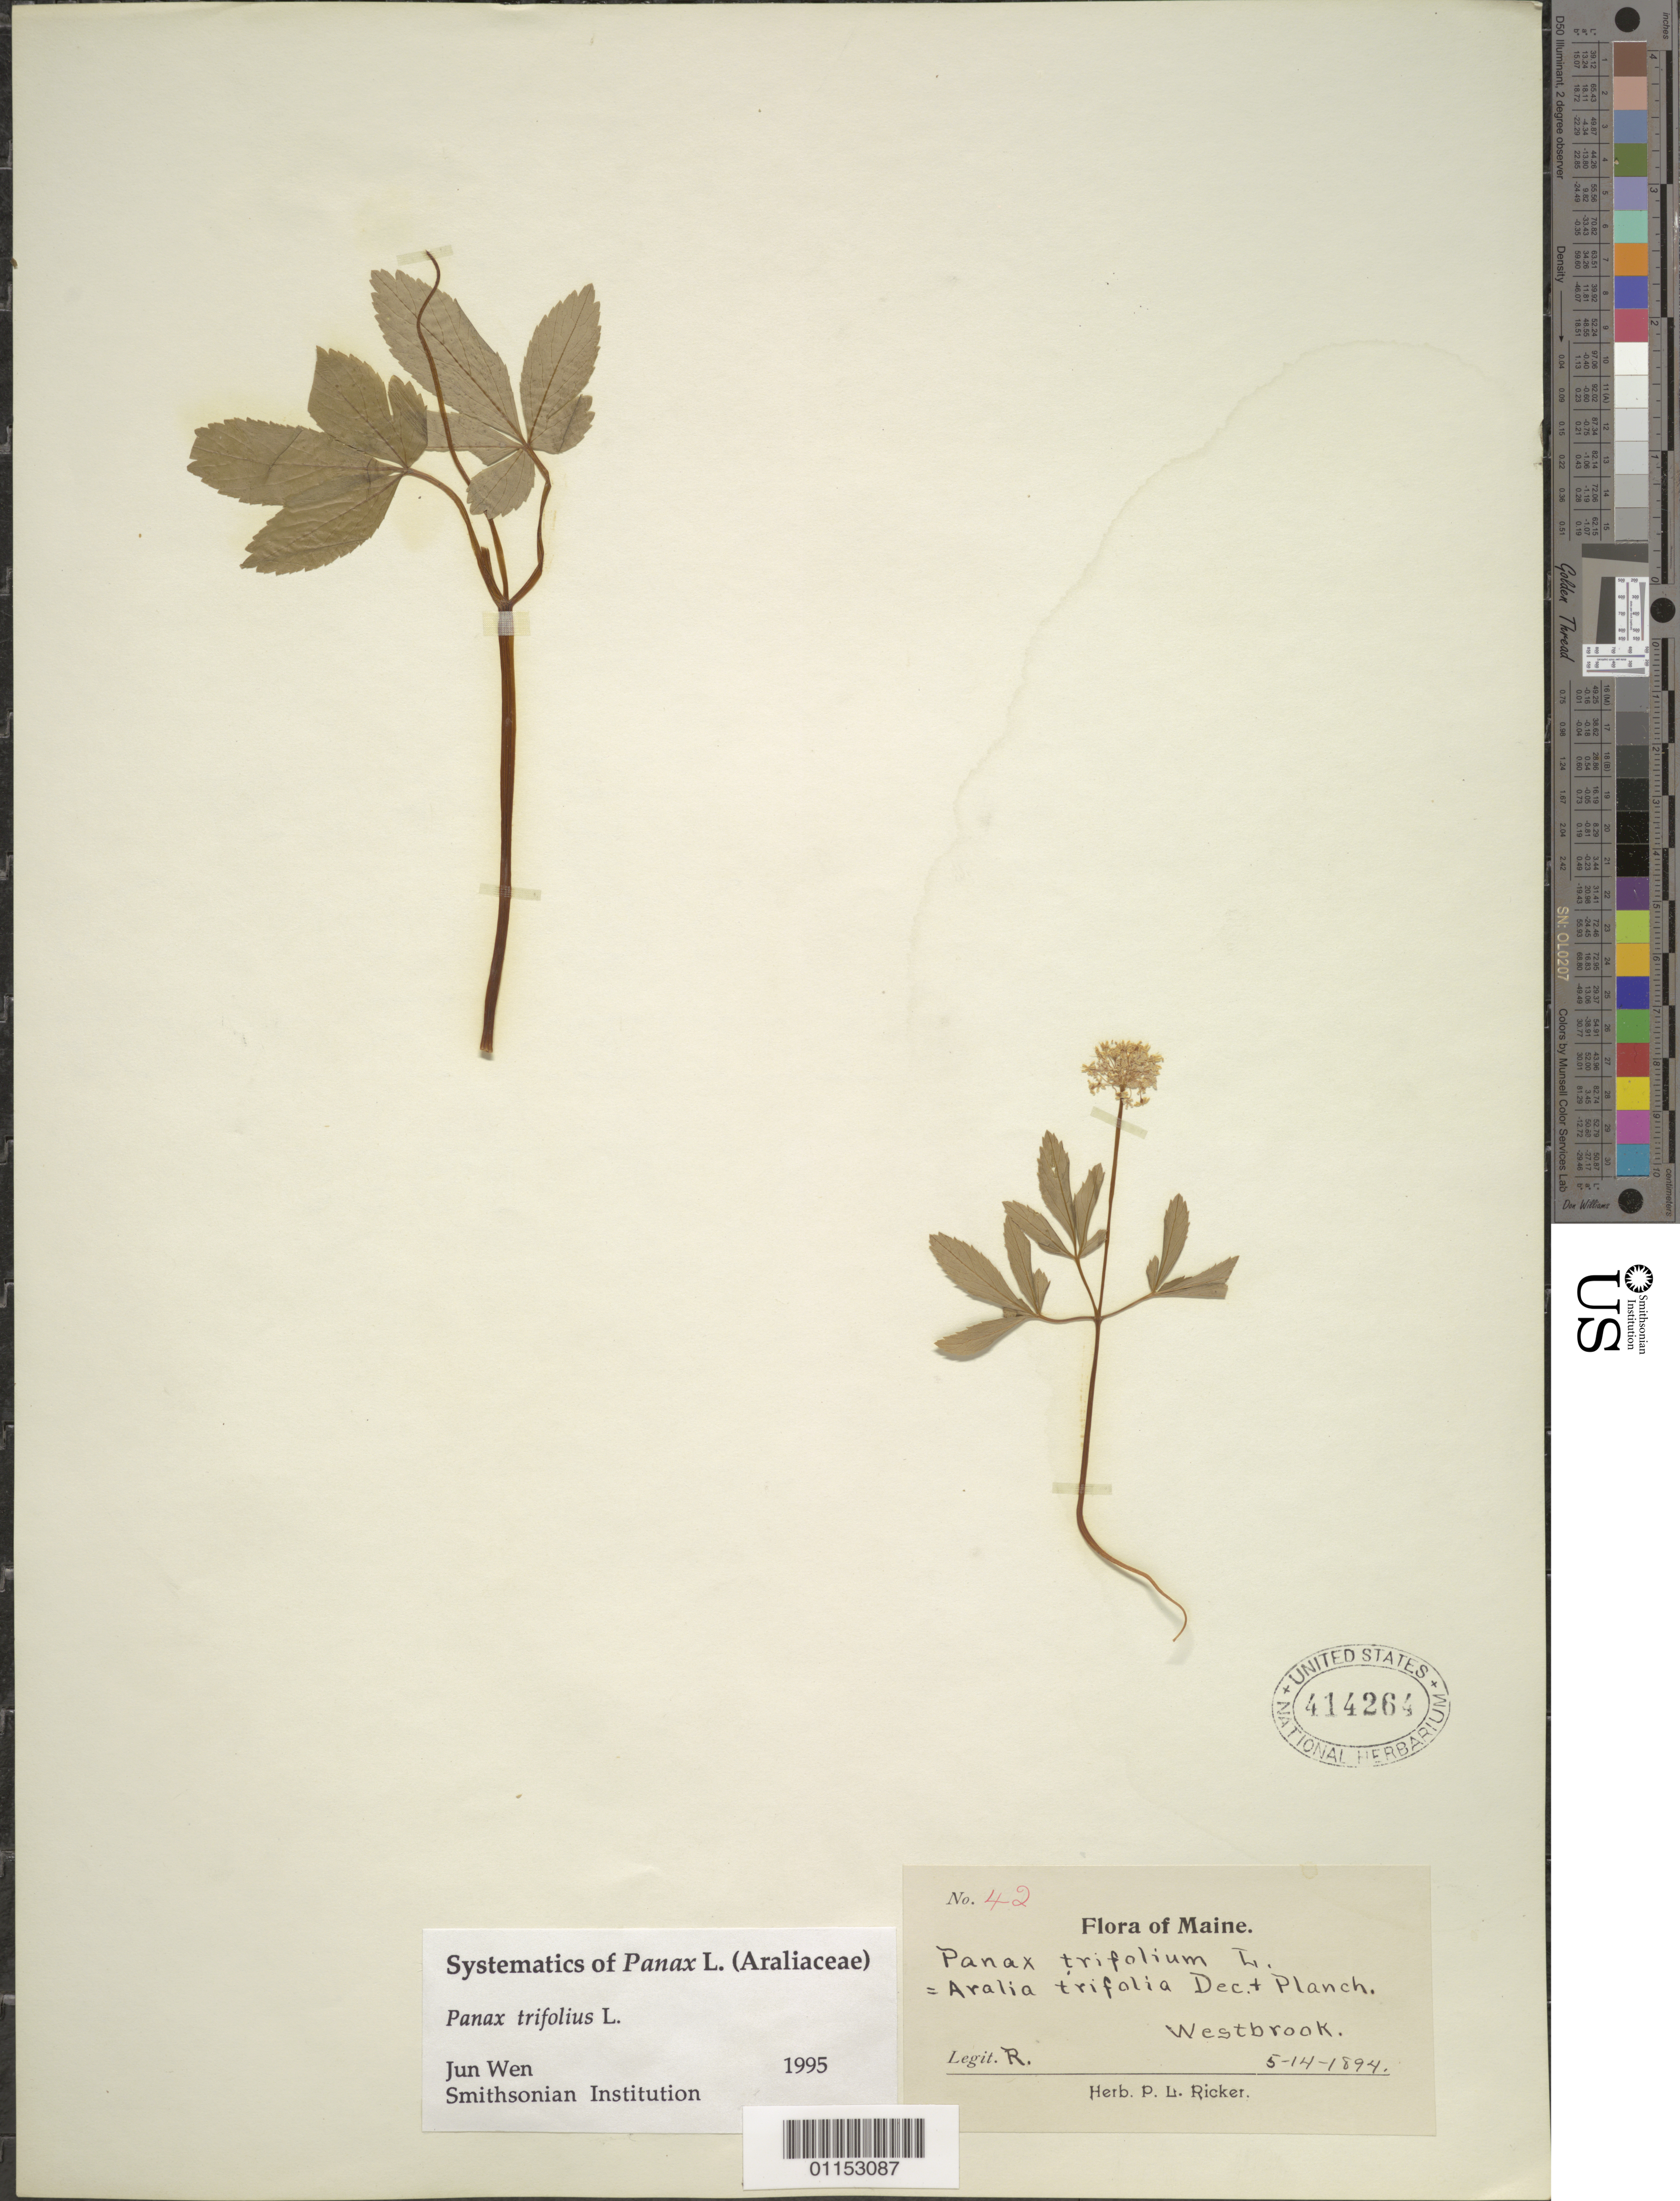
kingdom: Plantae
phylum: Tracheophyta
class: Magnoliopsida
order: Apiales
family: Araliaceae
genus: Panax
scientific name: Panax trifolius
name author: L.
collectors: P. Ricker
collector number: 42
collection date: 1894-05-14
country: United States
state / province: Maine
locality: Westbrook.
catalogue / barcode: US 414264